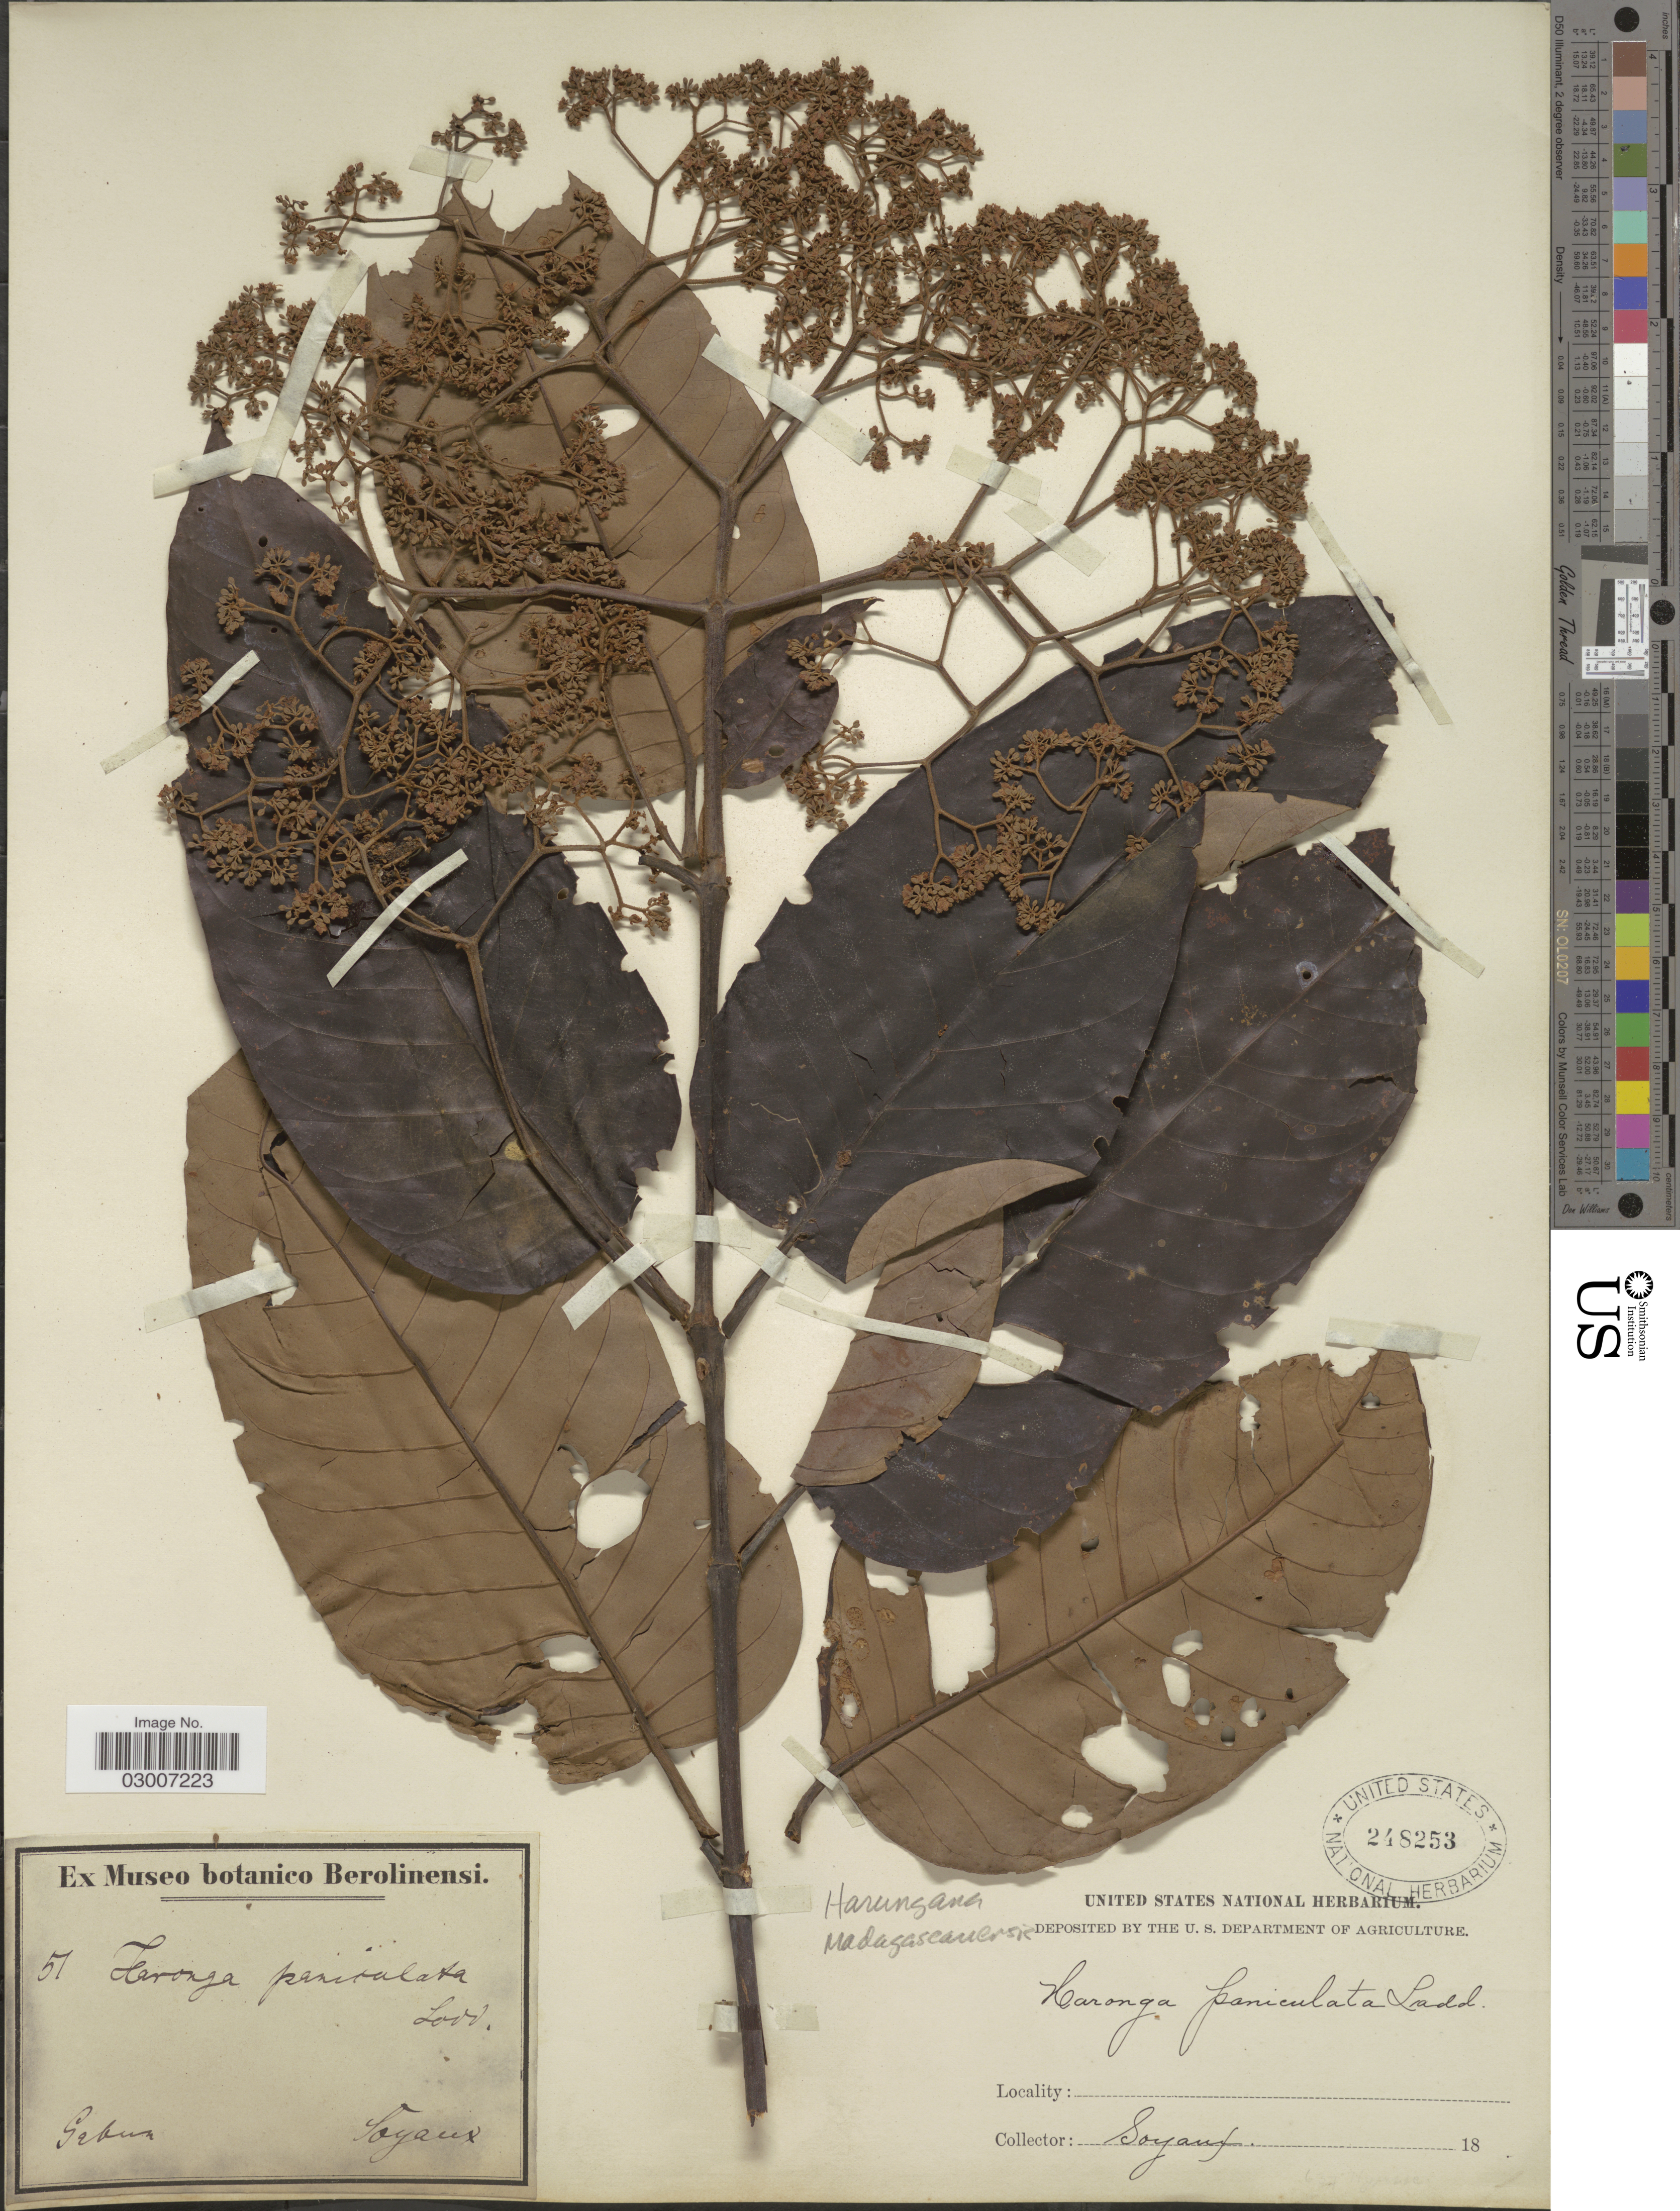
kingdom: Plantae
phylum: Tracheophyta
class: Magnoliopsida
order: Malpighiales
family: Hypericaceae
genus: Harungana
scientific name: Harungana madagascariensis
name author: Lam. ex Poir.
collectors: -. Soyaux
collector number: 51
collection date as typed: Transcribed d/m/y: //18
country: Gabon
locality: Gabun.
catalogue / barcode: US 248253